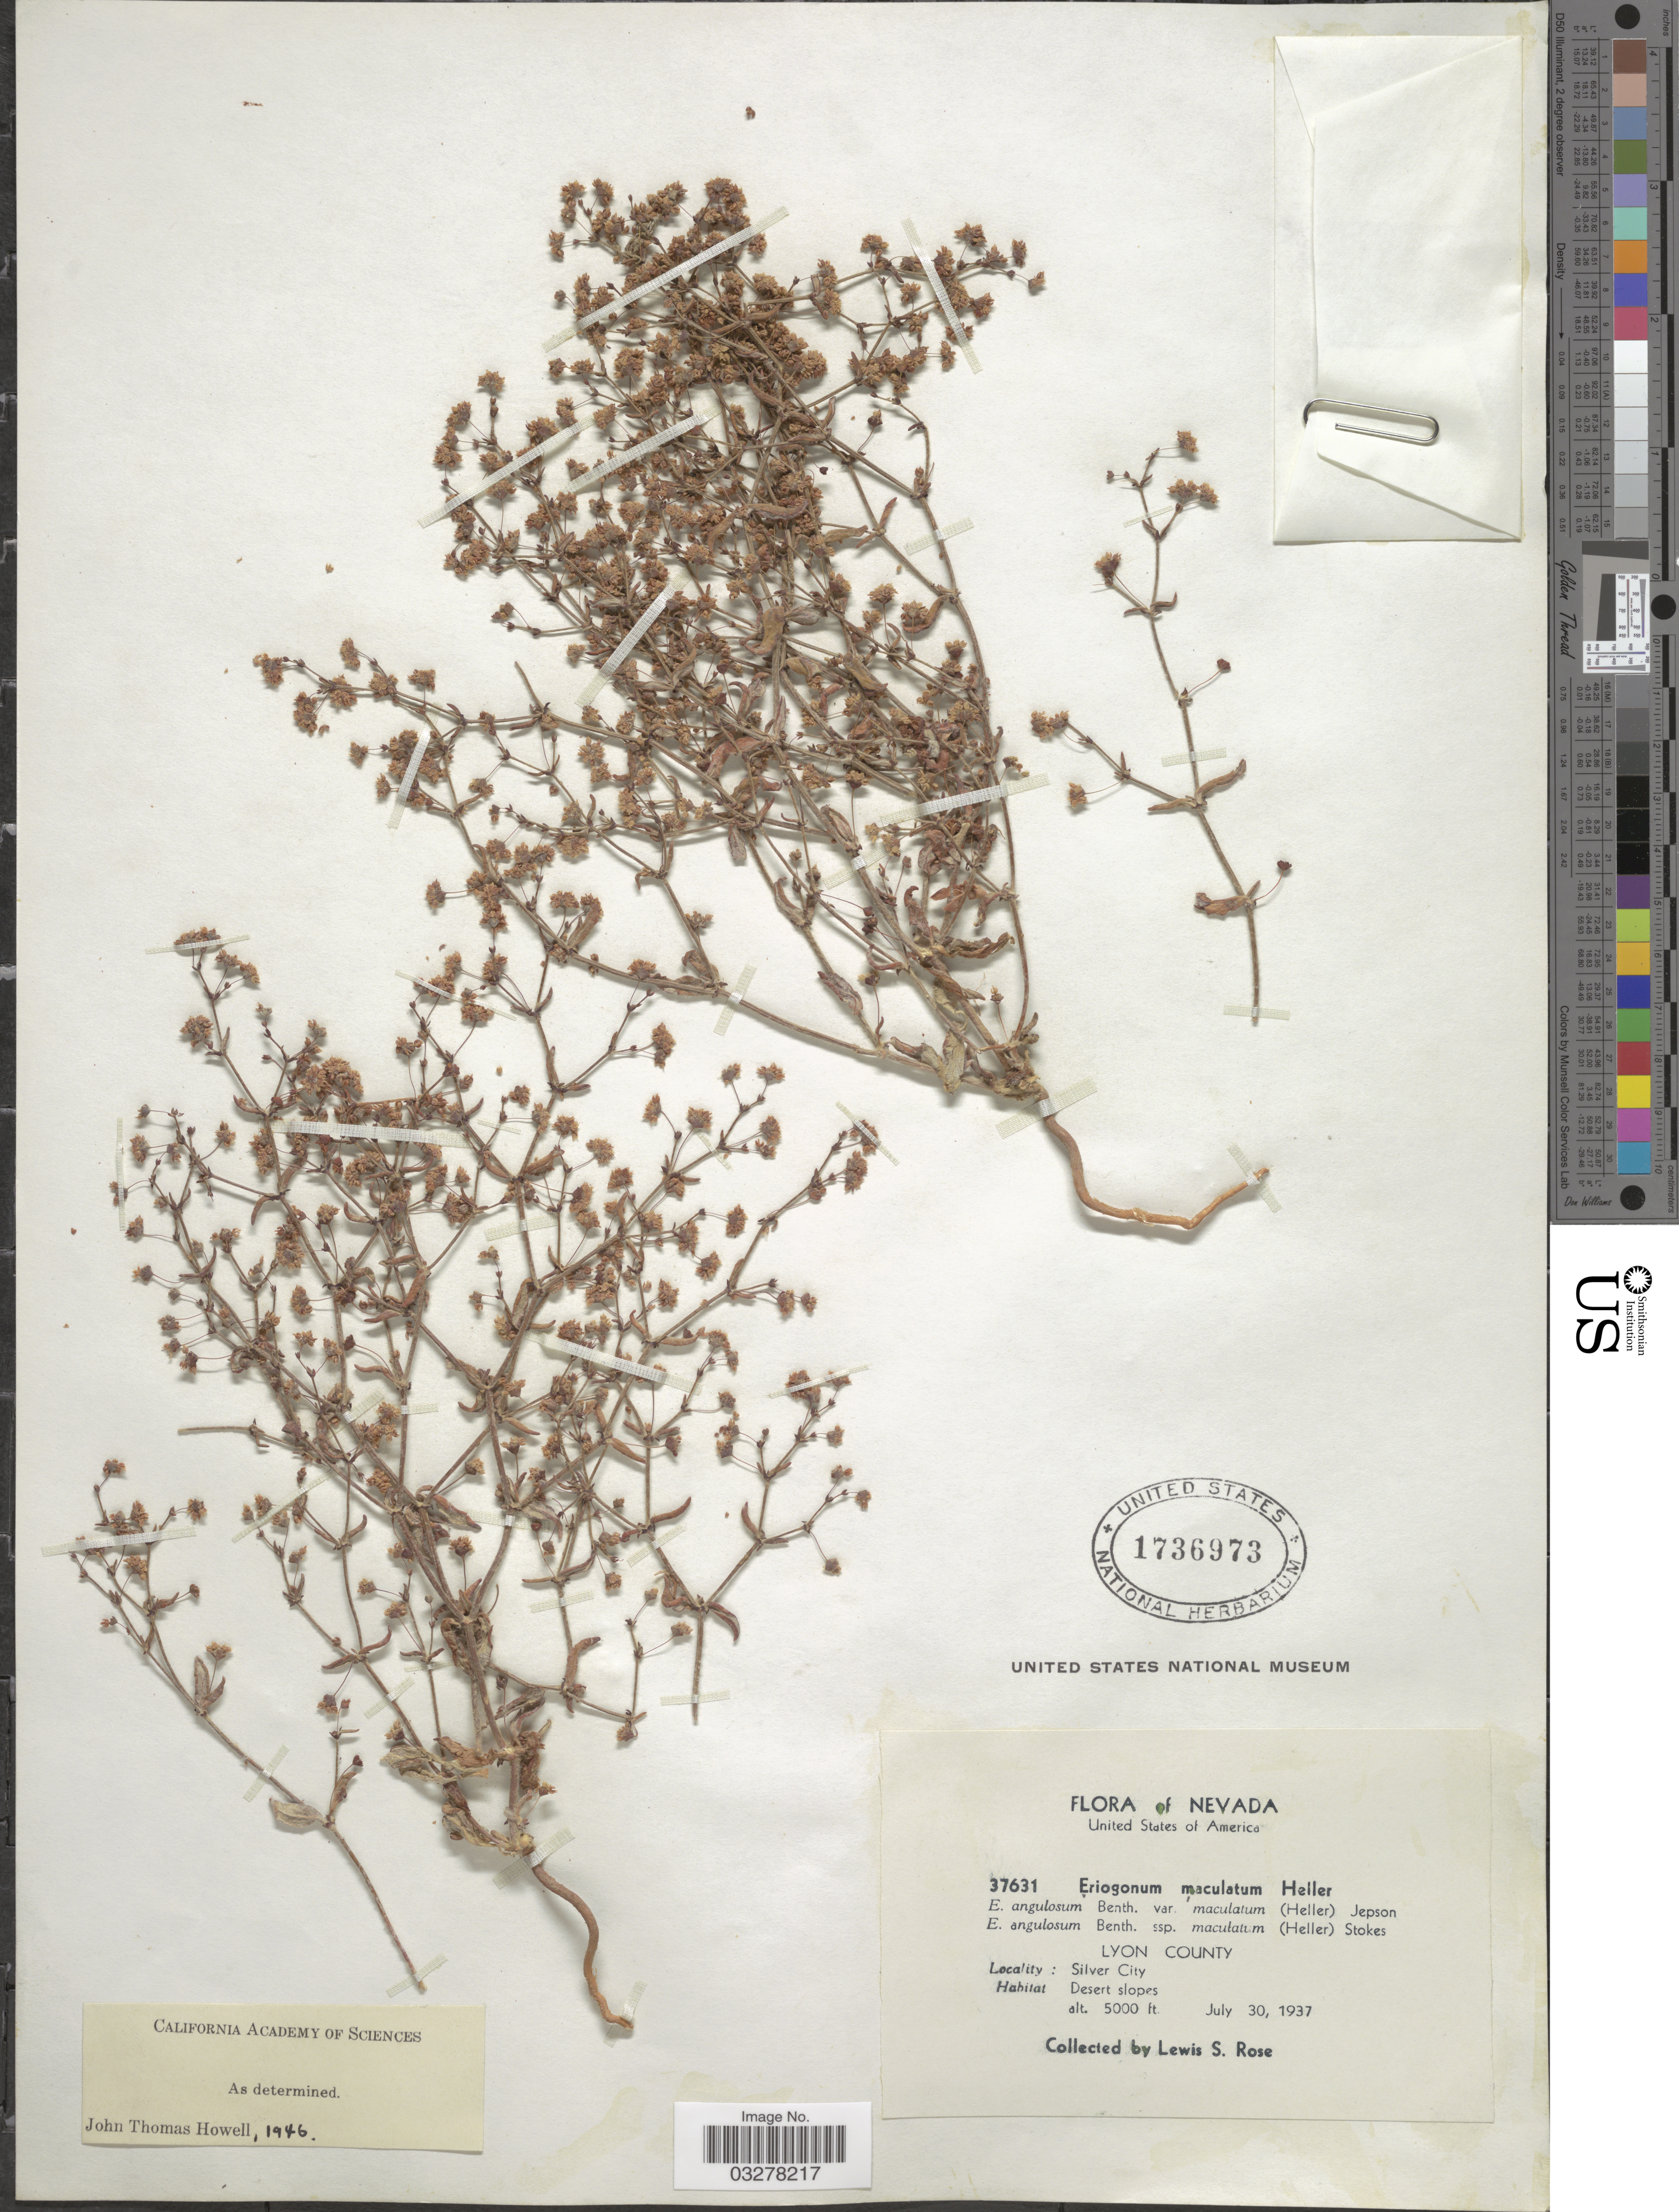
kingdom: Plantae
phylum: Tracheophyta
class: Magnoliopsida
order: Caryophyllales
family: Polygonaceae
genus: Eriogonum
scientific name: Eriogonum maculatum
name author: A. Heller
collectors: L. S. Rose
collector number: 37631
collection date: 1937-07-30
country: United States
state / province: Nevada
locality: Lyon County. Silver City.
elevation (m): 1524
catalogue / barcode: US 1736973